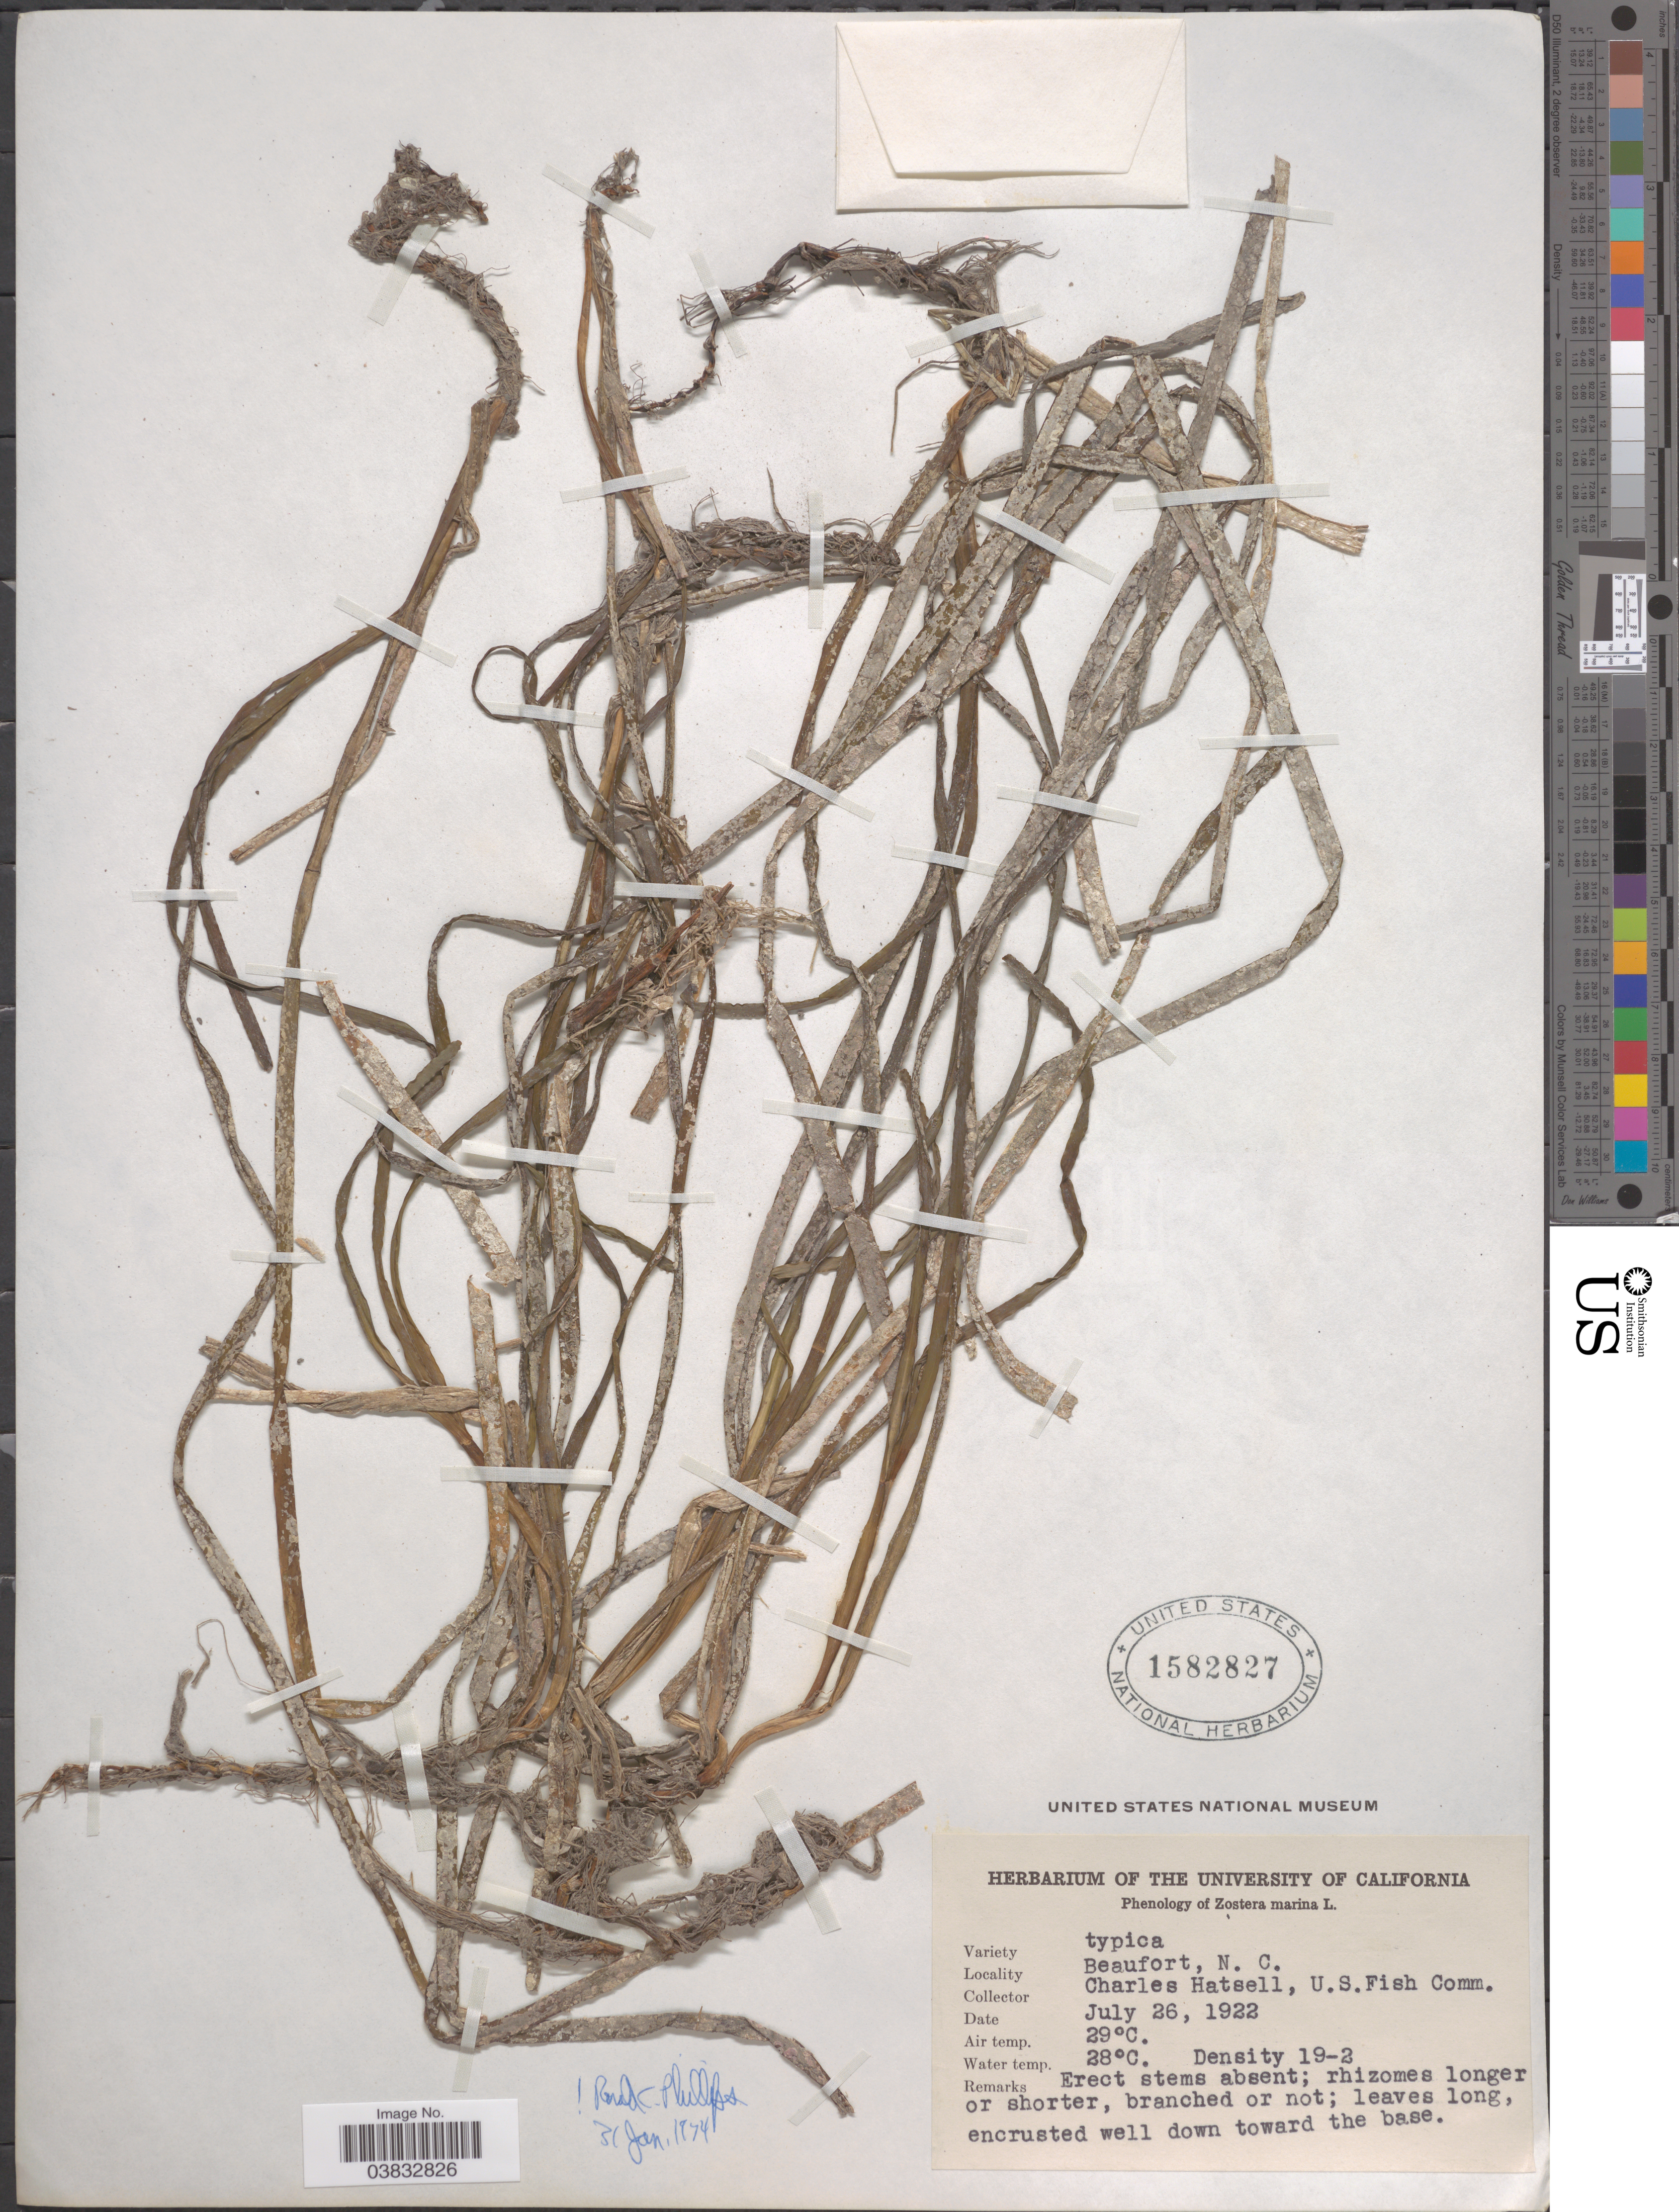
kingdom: Plantae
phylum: Tracheophyta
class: Liliopsida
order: Alismatales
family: Zosteraceae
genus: Zostera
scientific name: Zostera marina var. typica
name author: L.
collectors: C. Hatsell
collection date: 1922-07-26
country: United States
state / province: North Carolina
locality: Beaufort.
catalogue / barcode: US 1582827